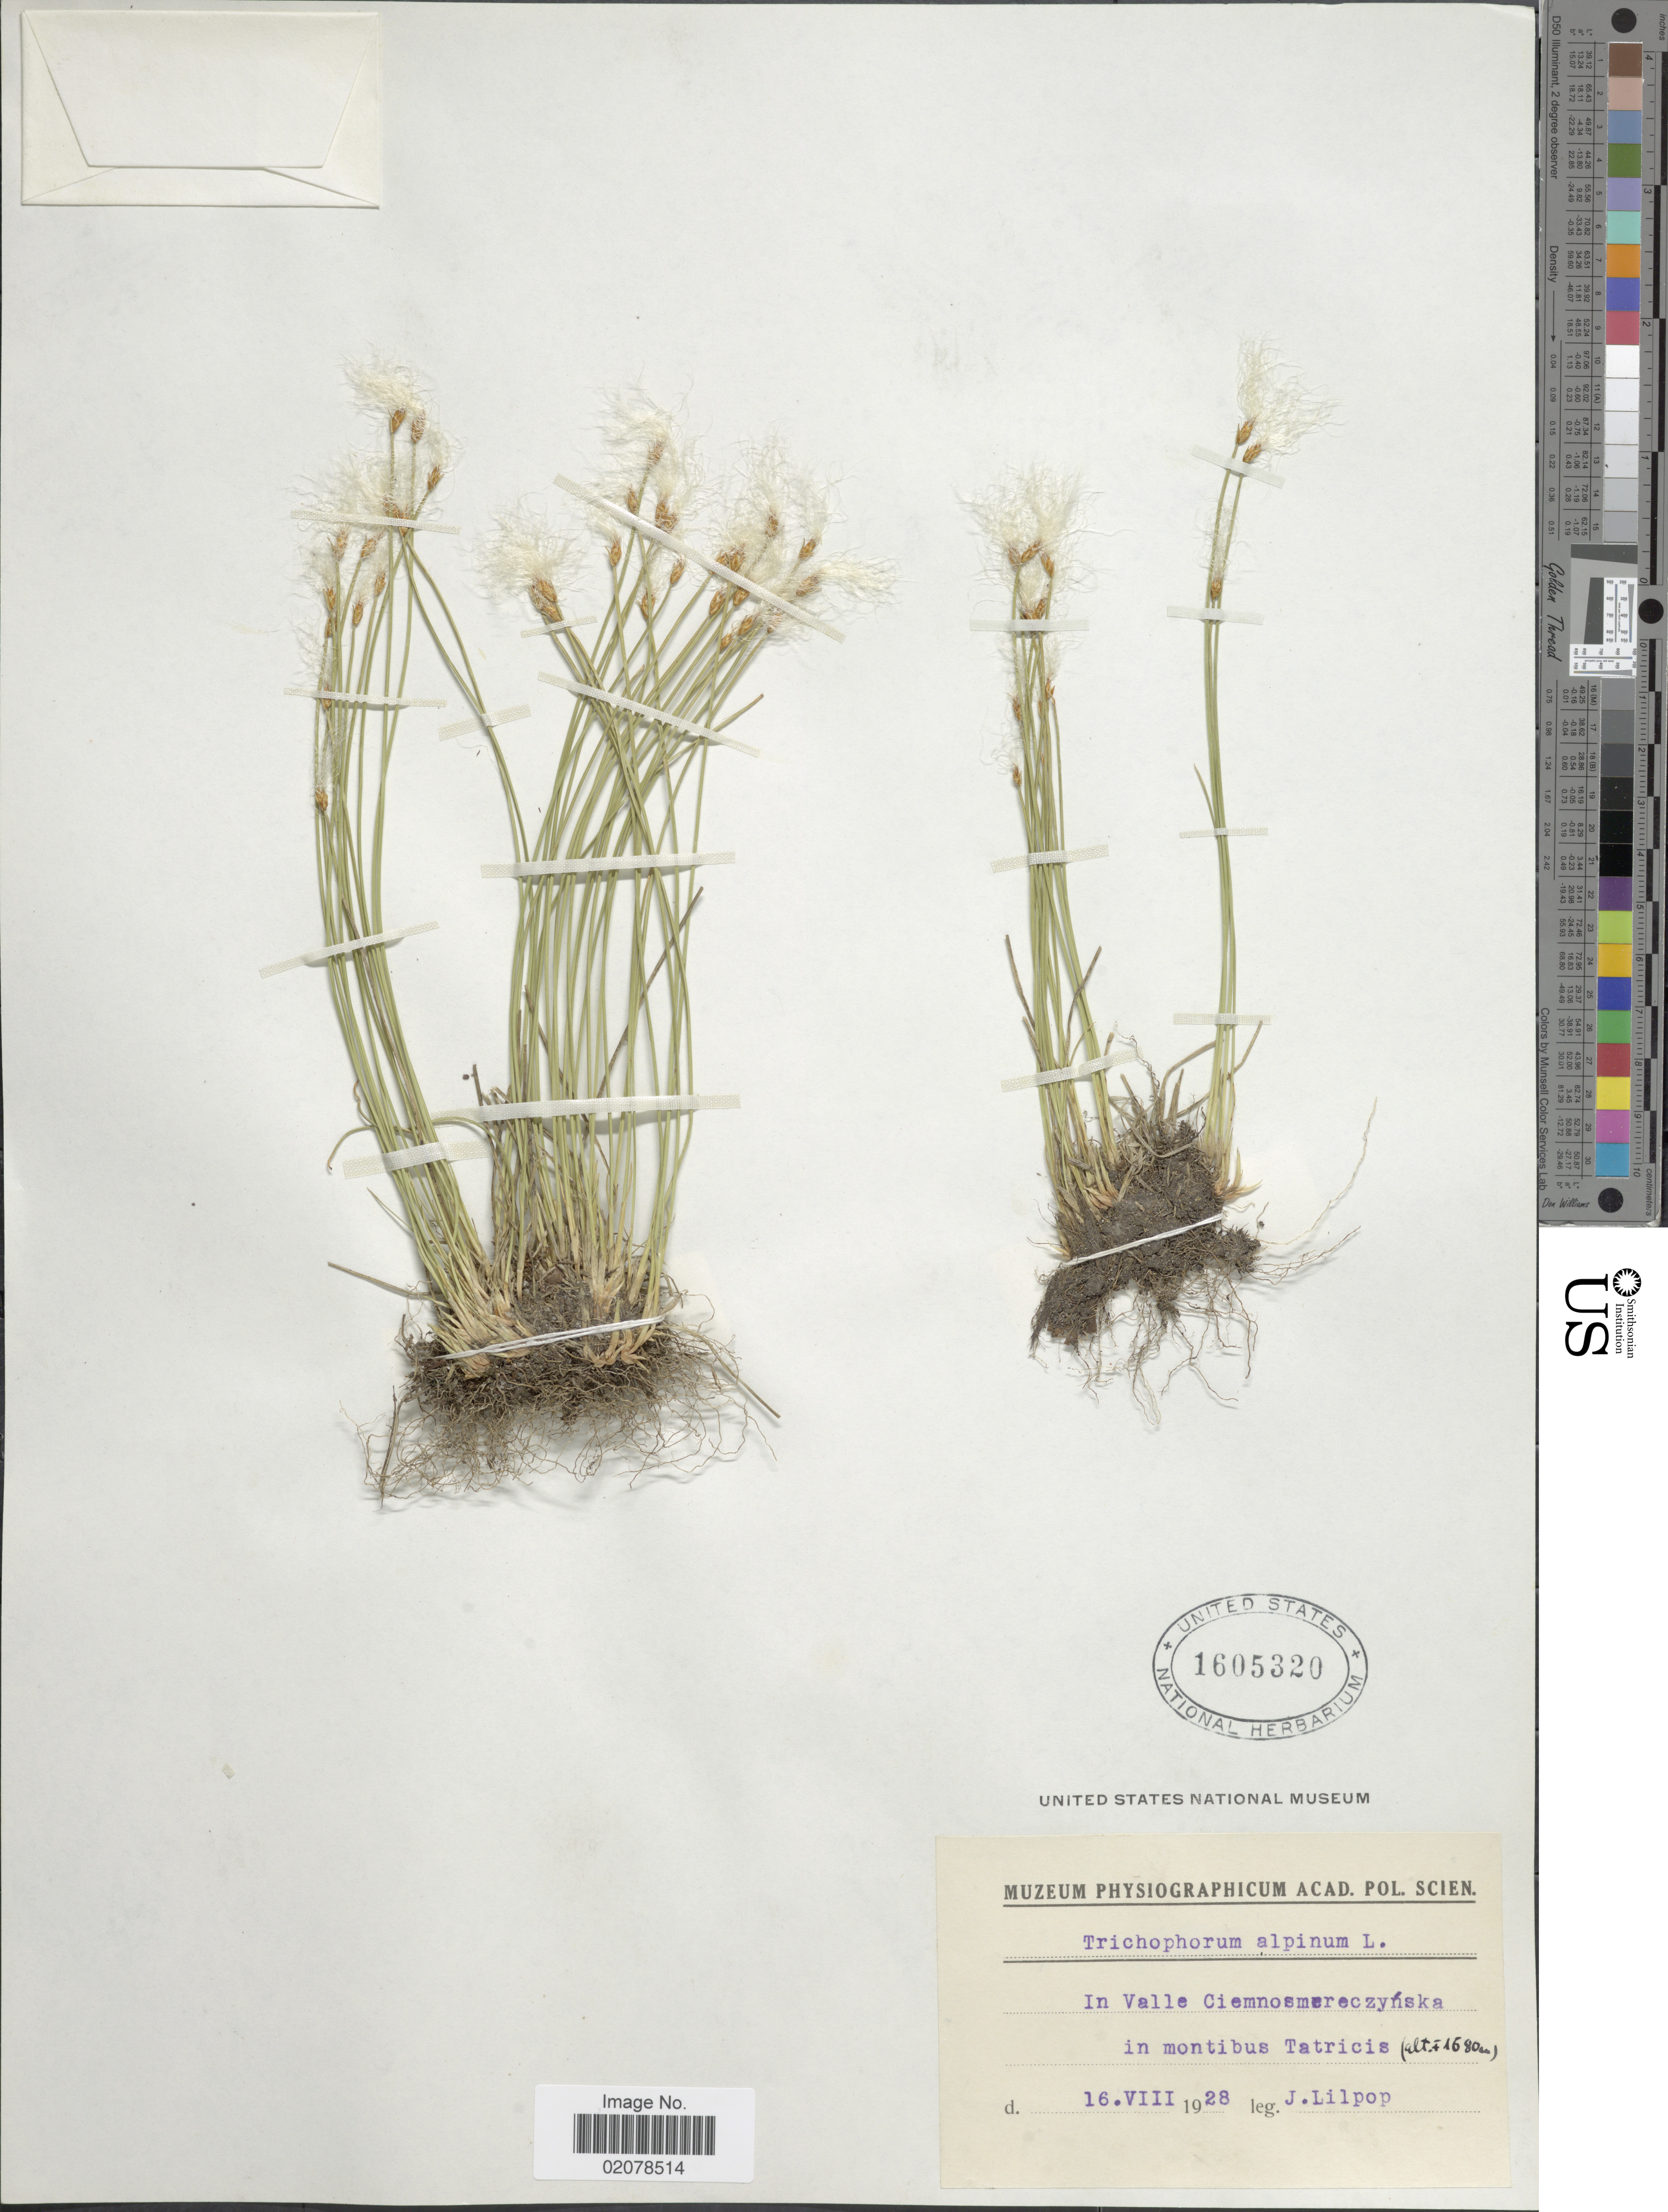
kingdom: Plantae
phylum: Tracheophyta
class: Liliopsida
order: Poales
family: Cyperaceae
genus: Trichophorum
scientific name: Trichophorum alpinum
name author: (L.) Pers.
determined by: Strong, M. T., (US), Smithsonian Institution - National Museum of Natural History (UNITED STATES)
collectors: J. Lilpop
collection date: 1928-08-16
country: Slovakia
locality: In valle Ciemnosmereczunska, in montibus Tatricis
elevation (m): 1680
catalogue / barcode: US 1605320